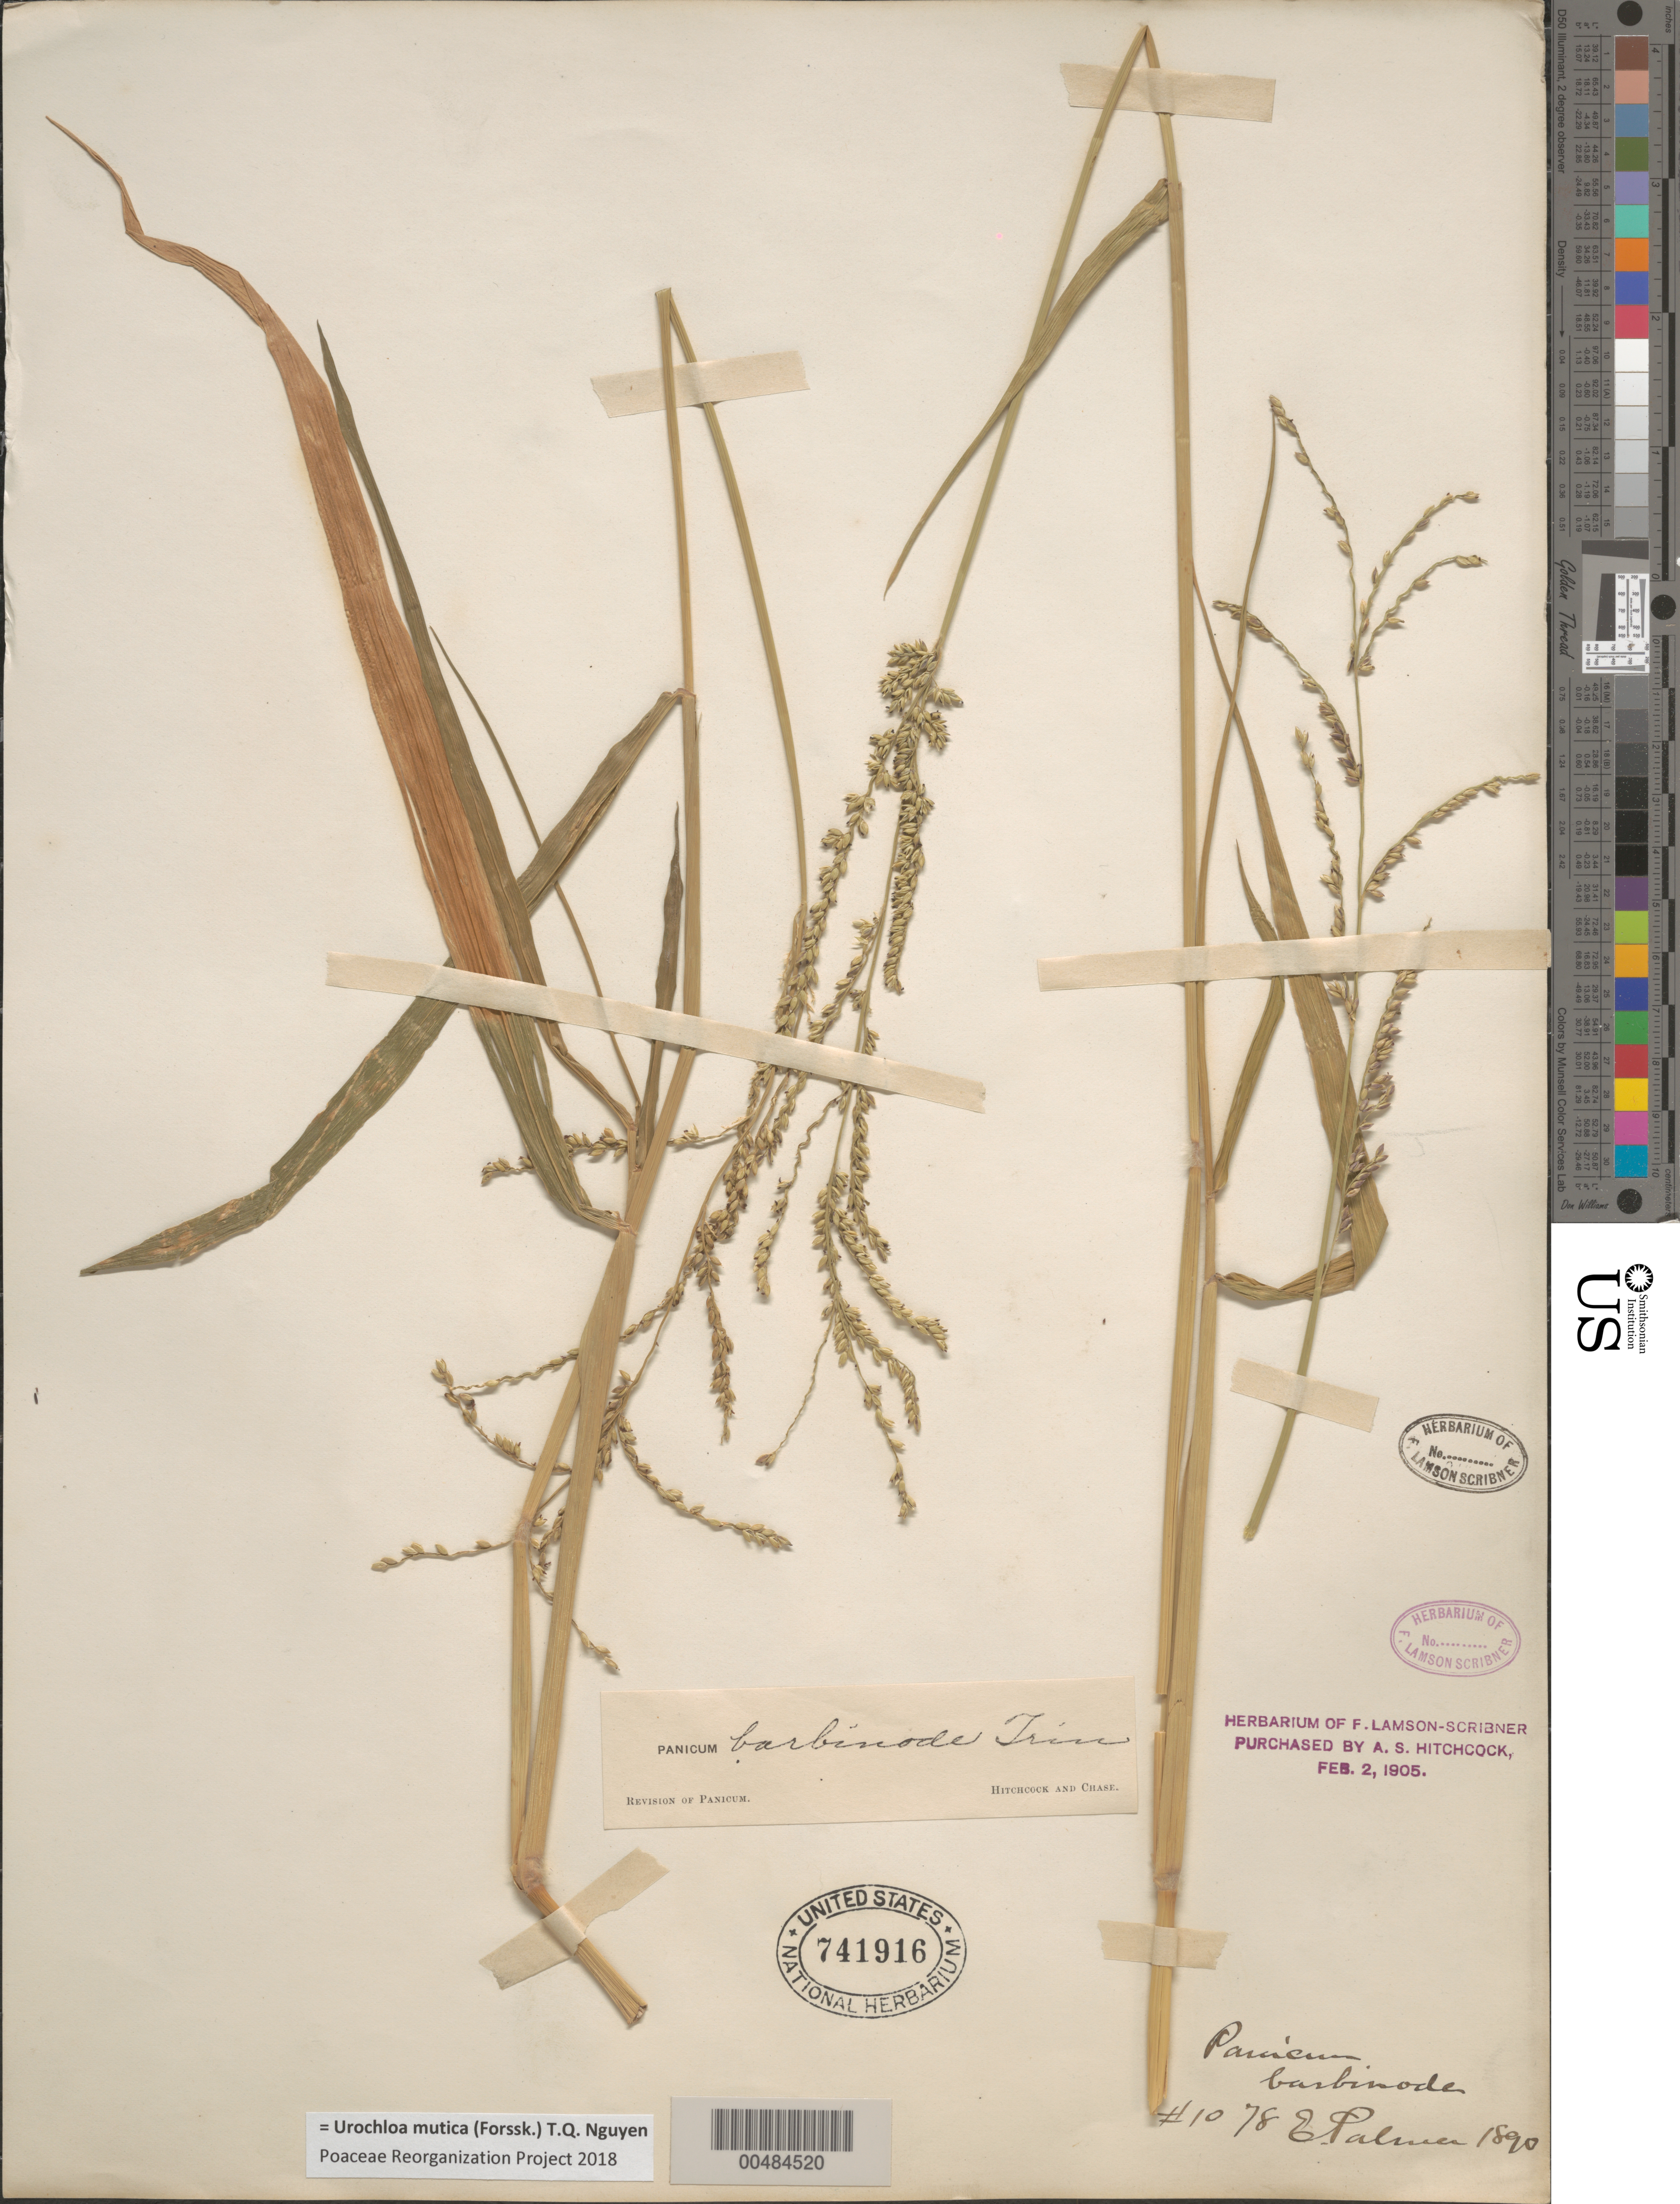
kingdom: Plantae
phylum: Tracheophyta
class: Liliopsida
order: Poales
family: Poaceae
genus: Brachiaria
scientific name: Brachiaria mutica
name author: (Forssk.) Stapf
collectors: E. Palmer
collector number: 1078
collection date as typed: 1890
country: Mexico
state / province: Durango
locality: San Ramon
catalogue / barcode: US 741916